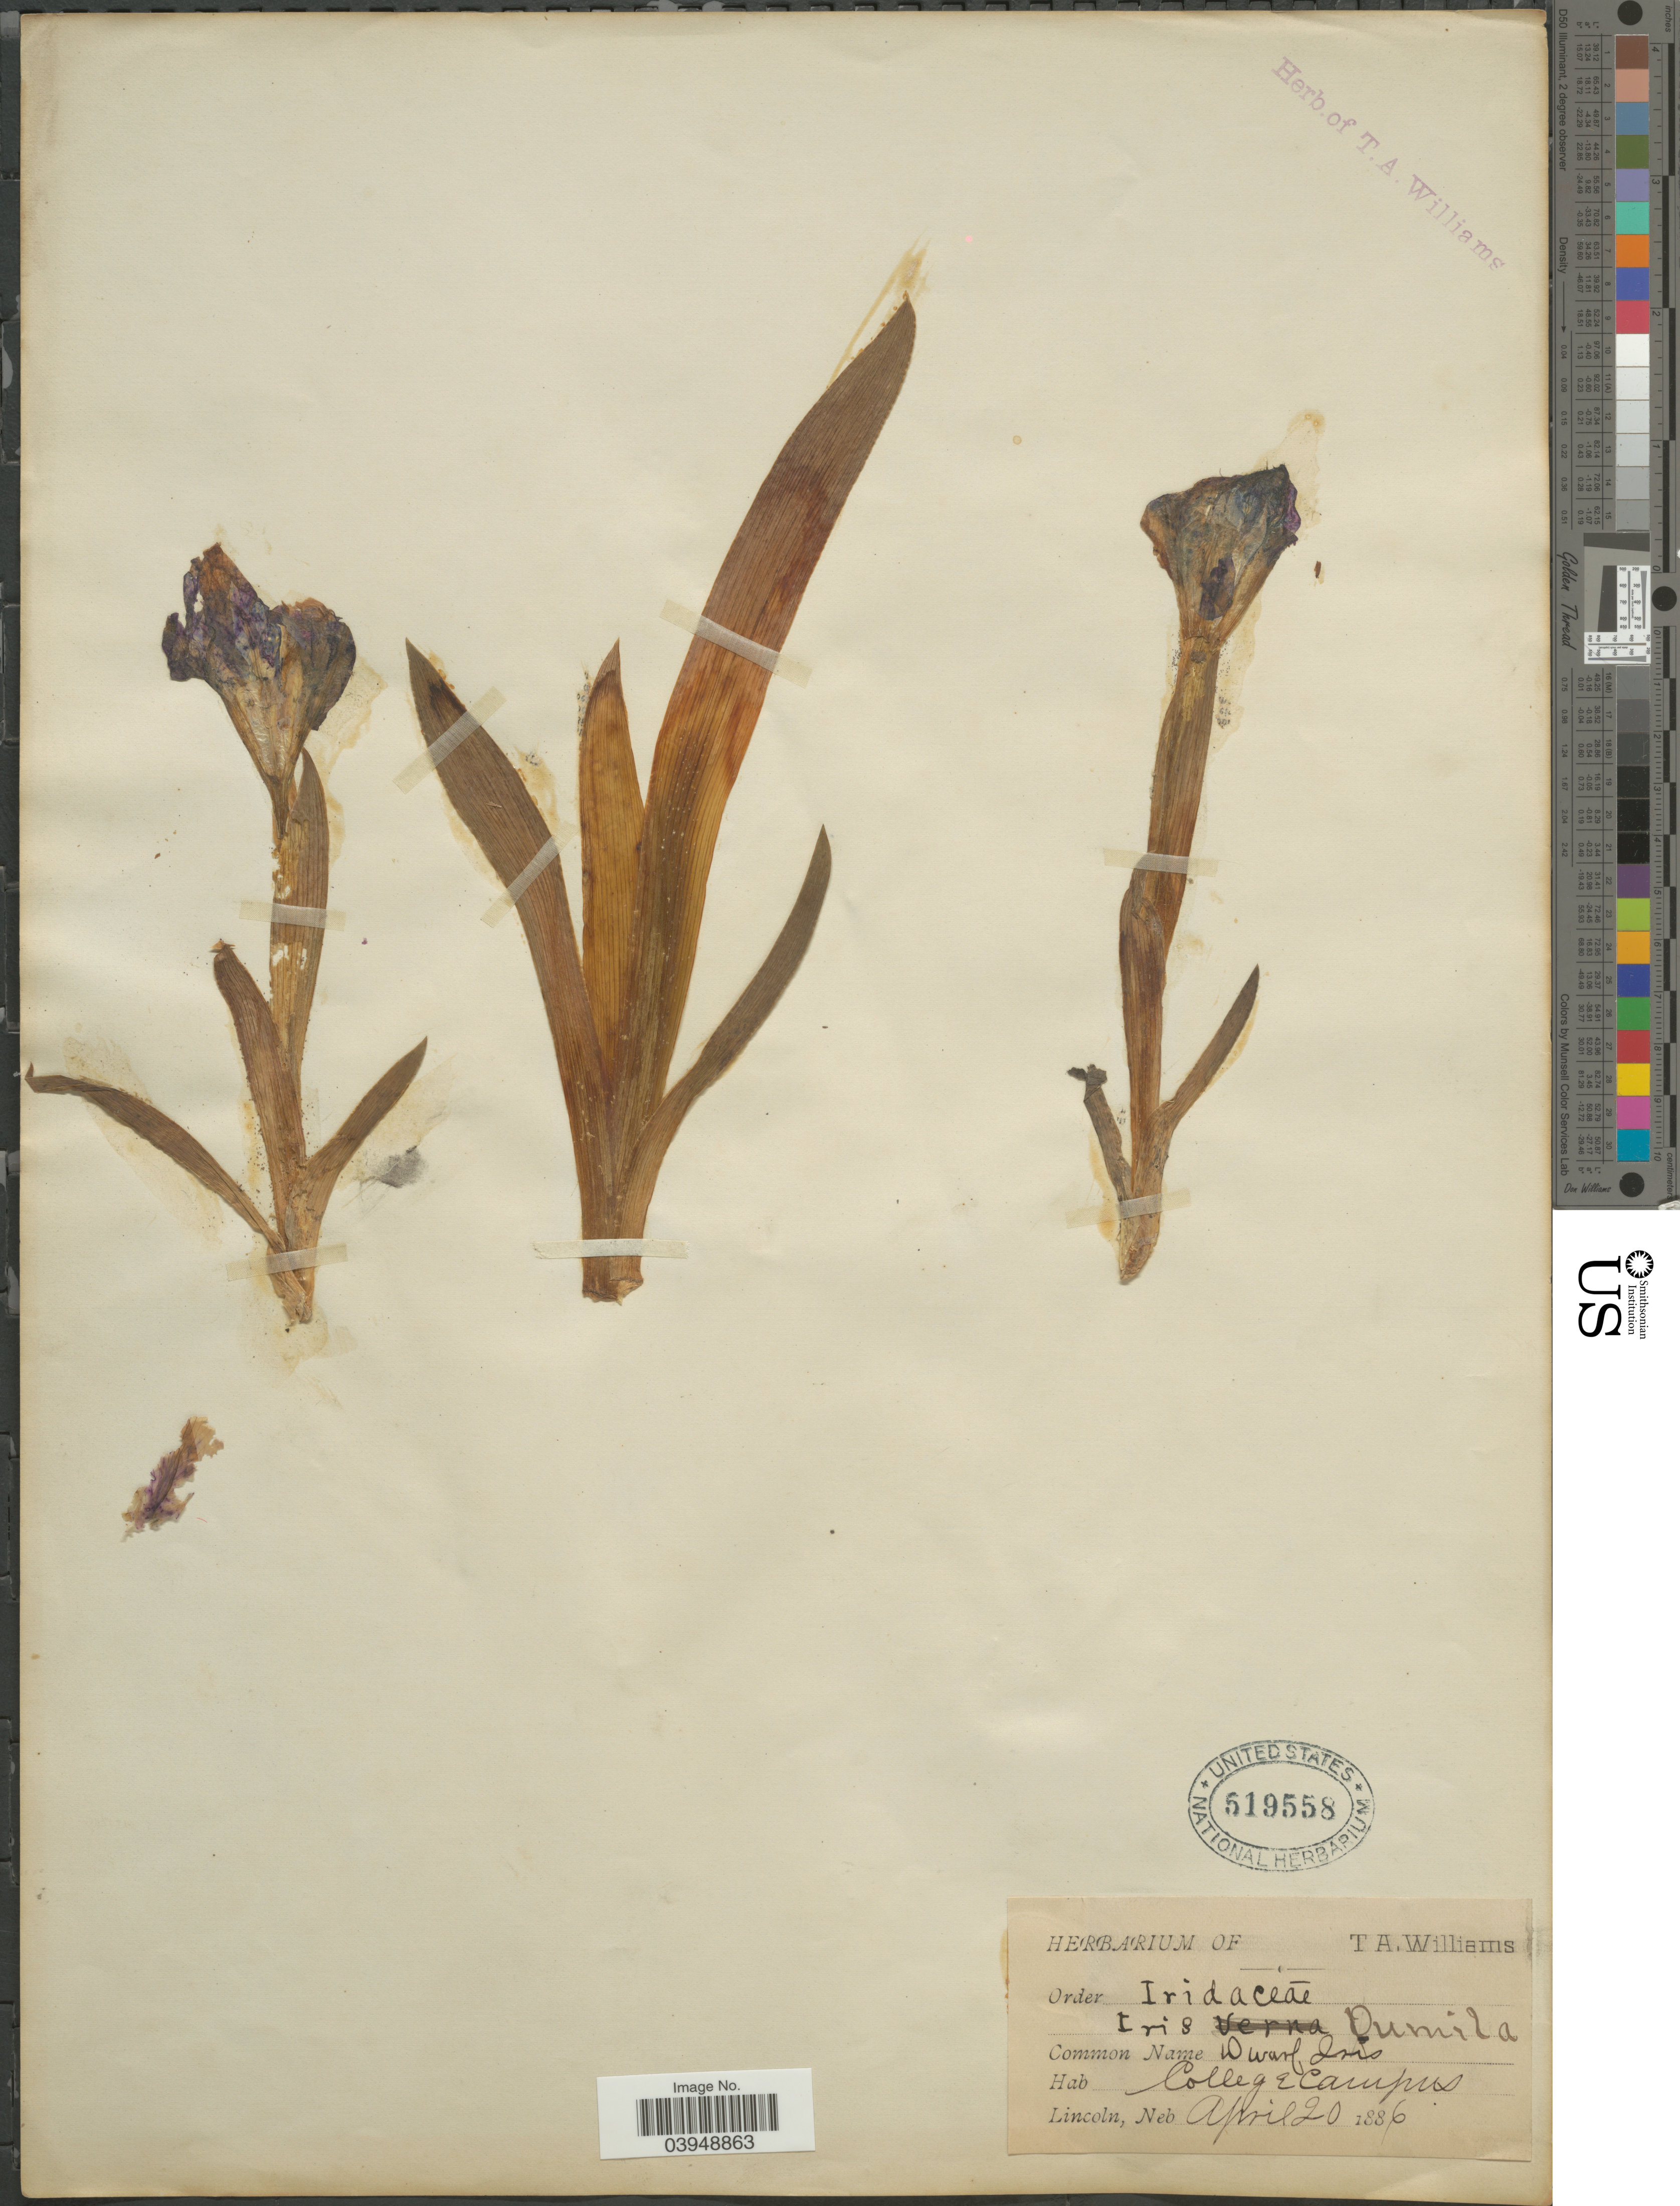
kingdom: Plantae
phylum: Tracheophyta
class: Liliopsida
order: Asparagales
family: Iridaceae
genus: Iris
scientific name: Iris pumila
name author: L.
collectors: ex herb. Thos. A. Williams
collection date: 1886-04-20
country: United States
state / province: Nebraska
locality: College Campus. Lincoln.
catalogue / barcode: US 519558